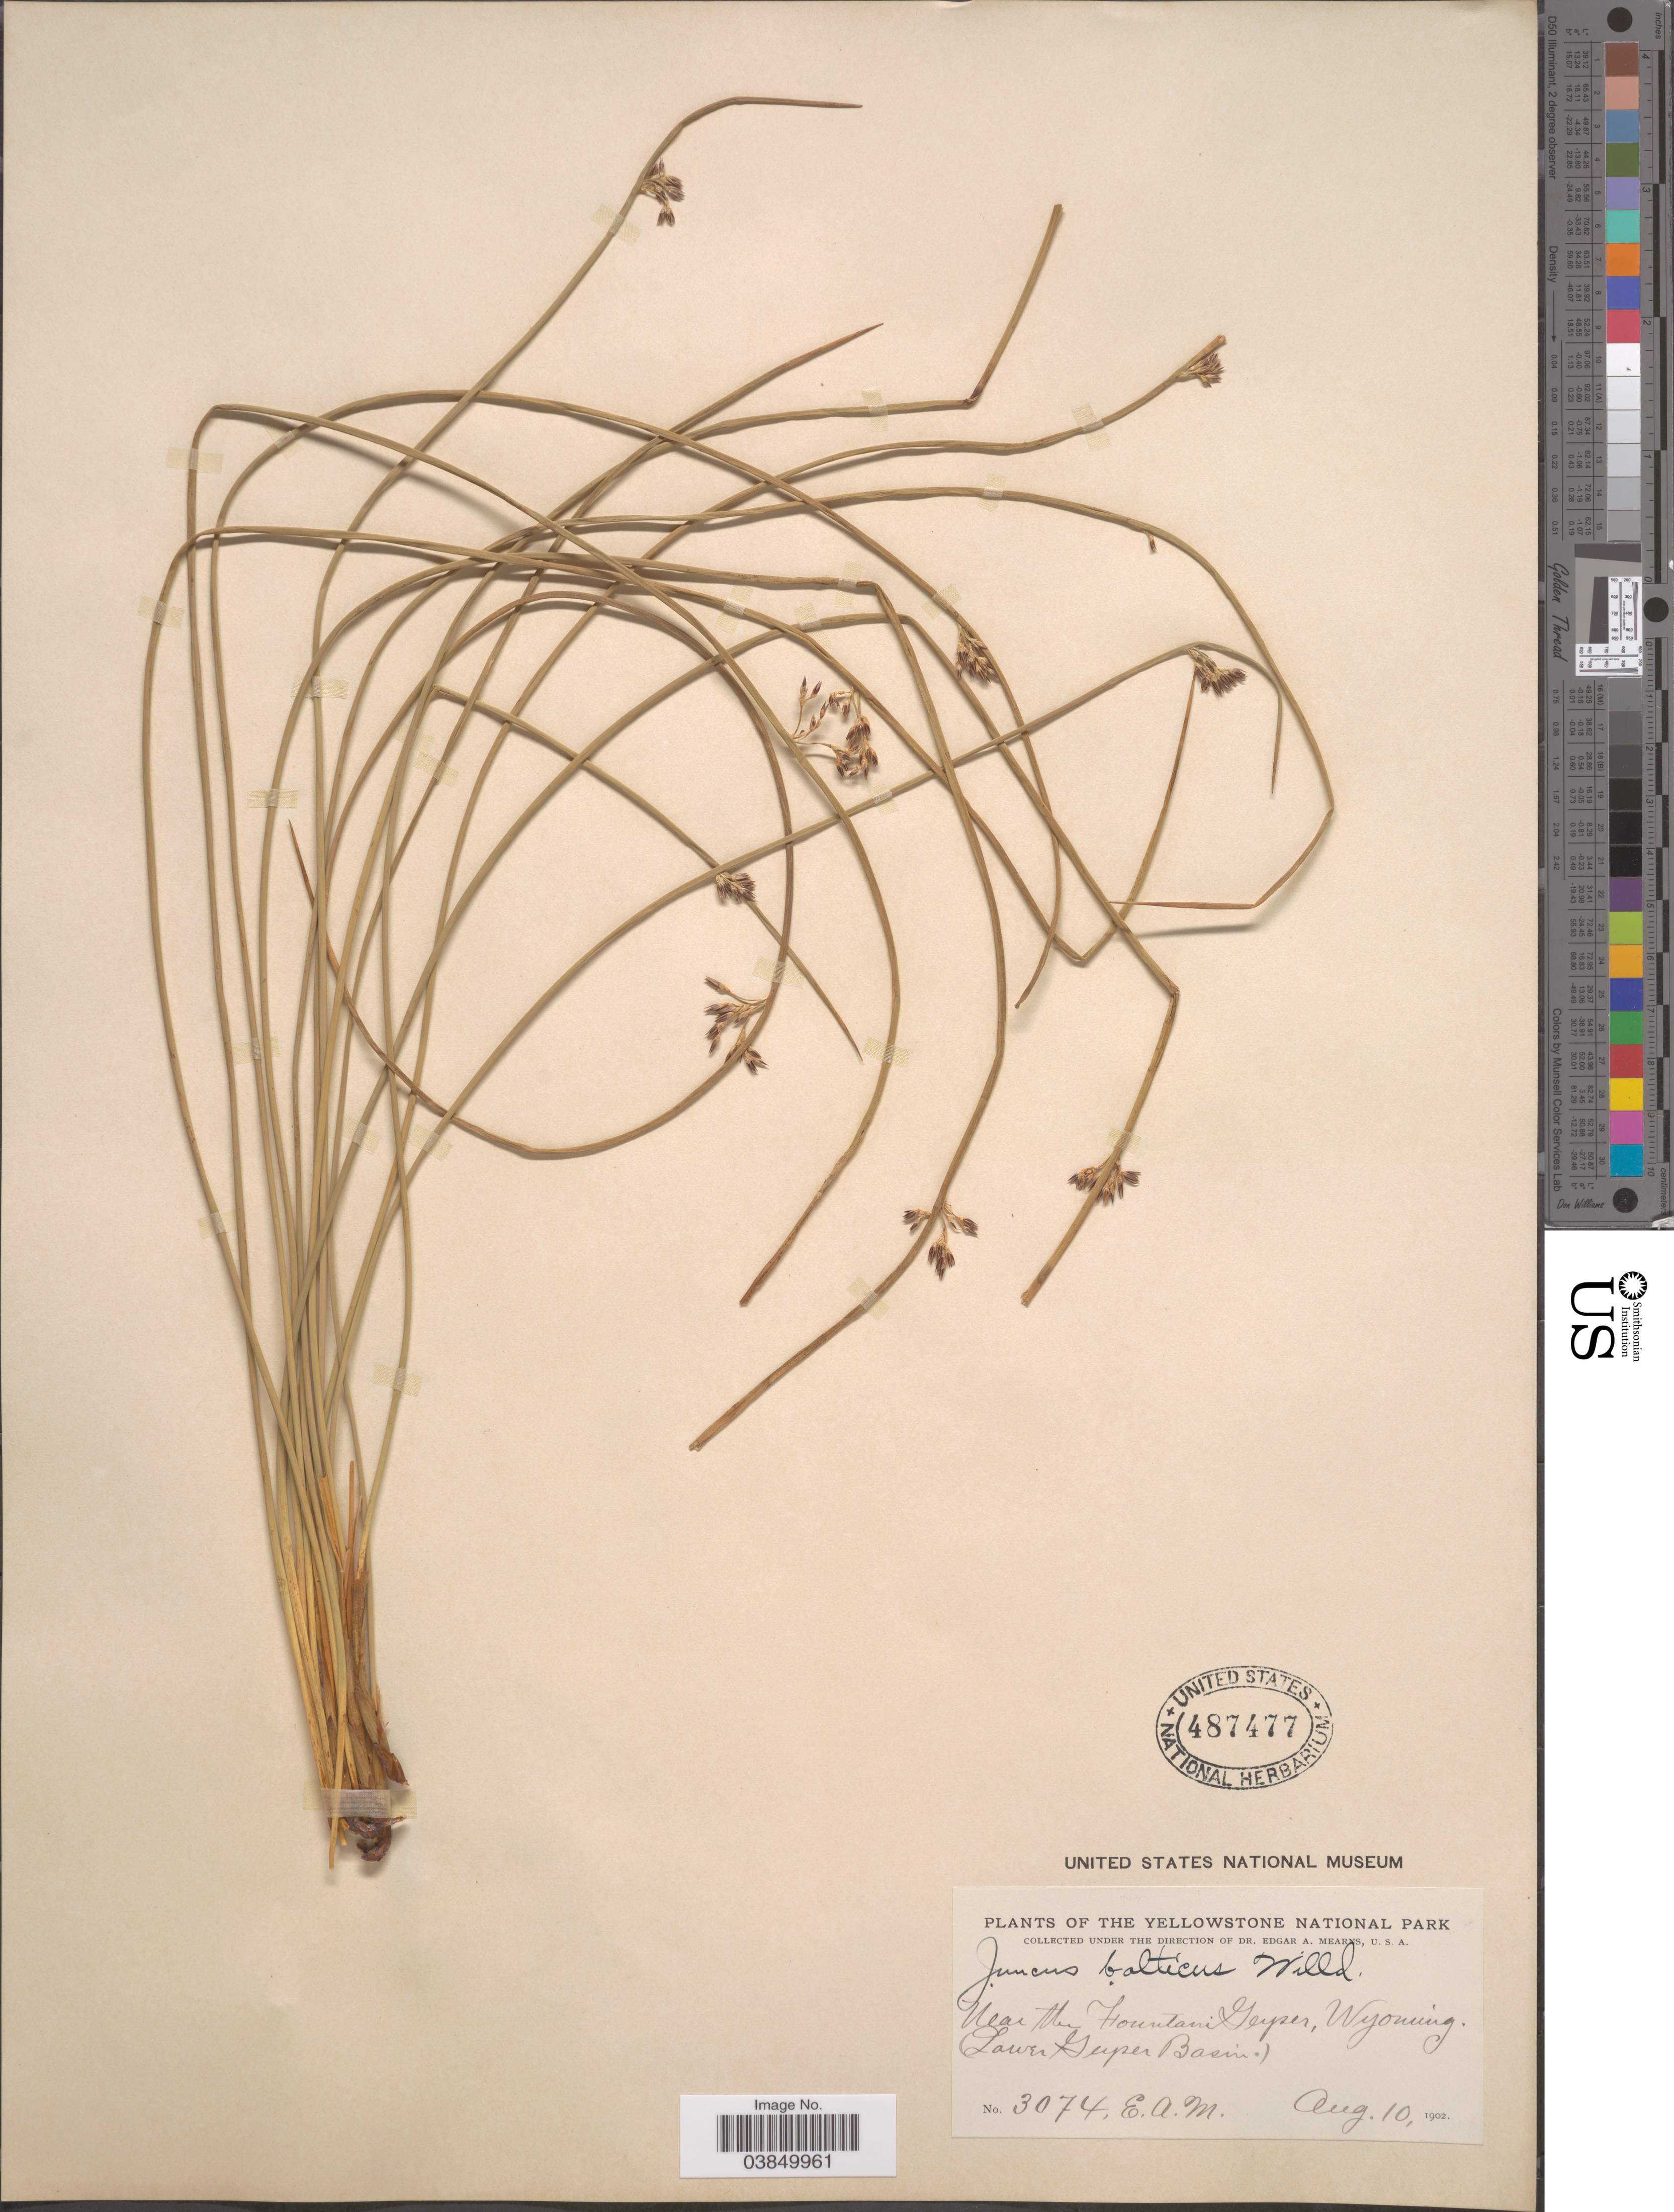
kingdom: Plantae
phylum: Tracheophyta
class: Liliopsida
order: Poales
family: Juncaceae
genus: Juncus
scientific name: Juncus balticus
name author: Willd.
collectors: E. A. Mearns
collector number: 3074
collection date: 1902-08-10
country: United States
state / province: Wyoming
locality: The Yellowstone National Park. Near the Fountain Geyser, (Lower Geyser Basin).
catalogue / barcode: US 487477